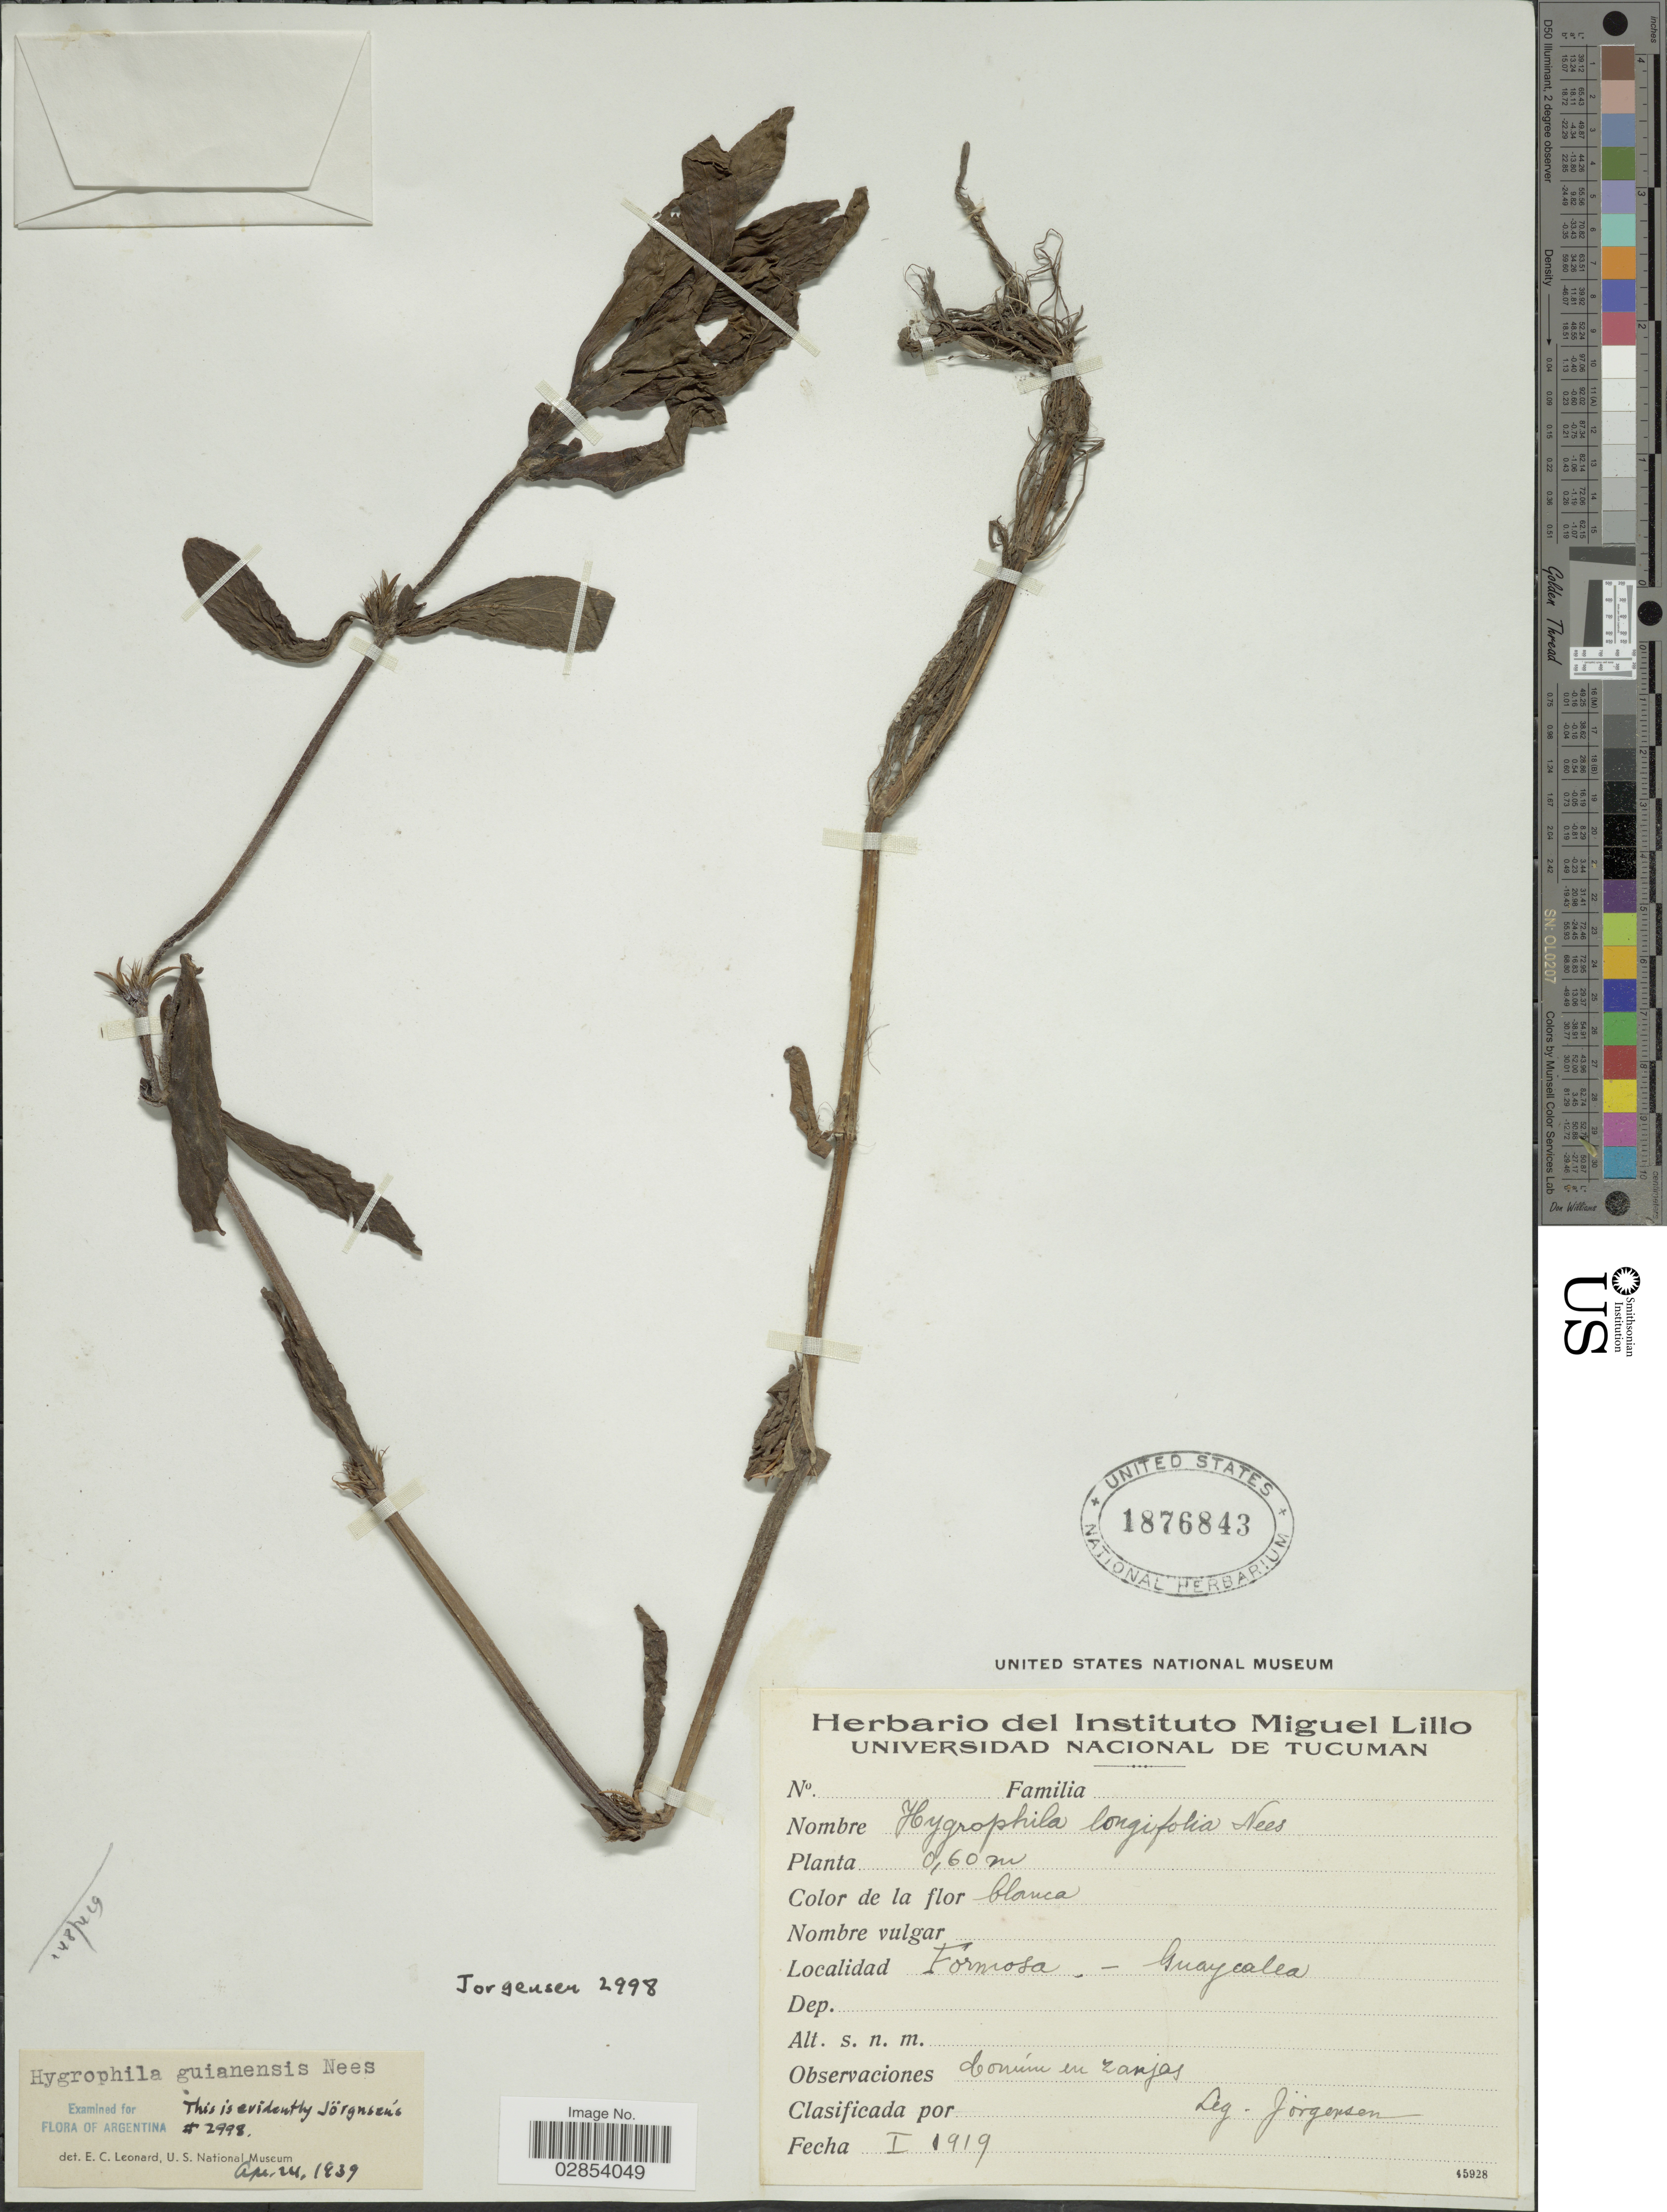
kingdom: Plantae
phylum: Tracheophyta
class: Magnoliopsida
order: Lamiales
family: Acanthaceae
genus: Hygrophila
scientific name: Hygrophila costata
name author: Nees & T. Nees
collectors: Jorgensen, --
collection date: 1919-01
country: Argentina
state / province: Formosa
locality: Guaycalea.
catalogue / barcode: US 1876843